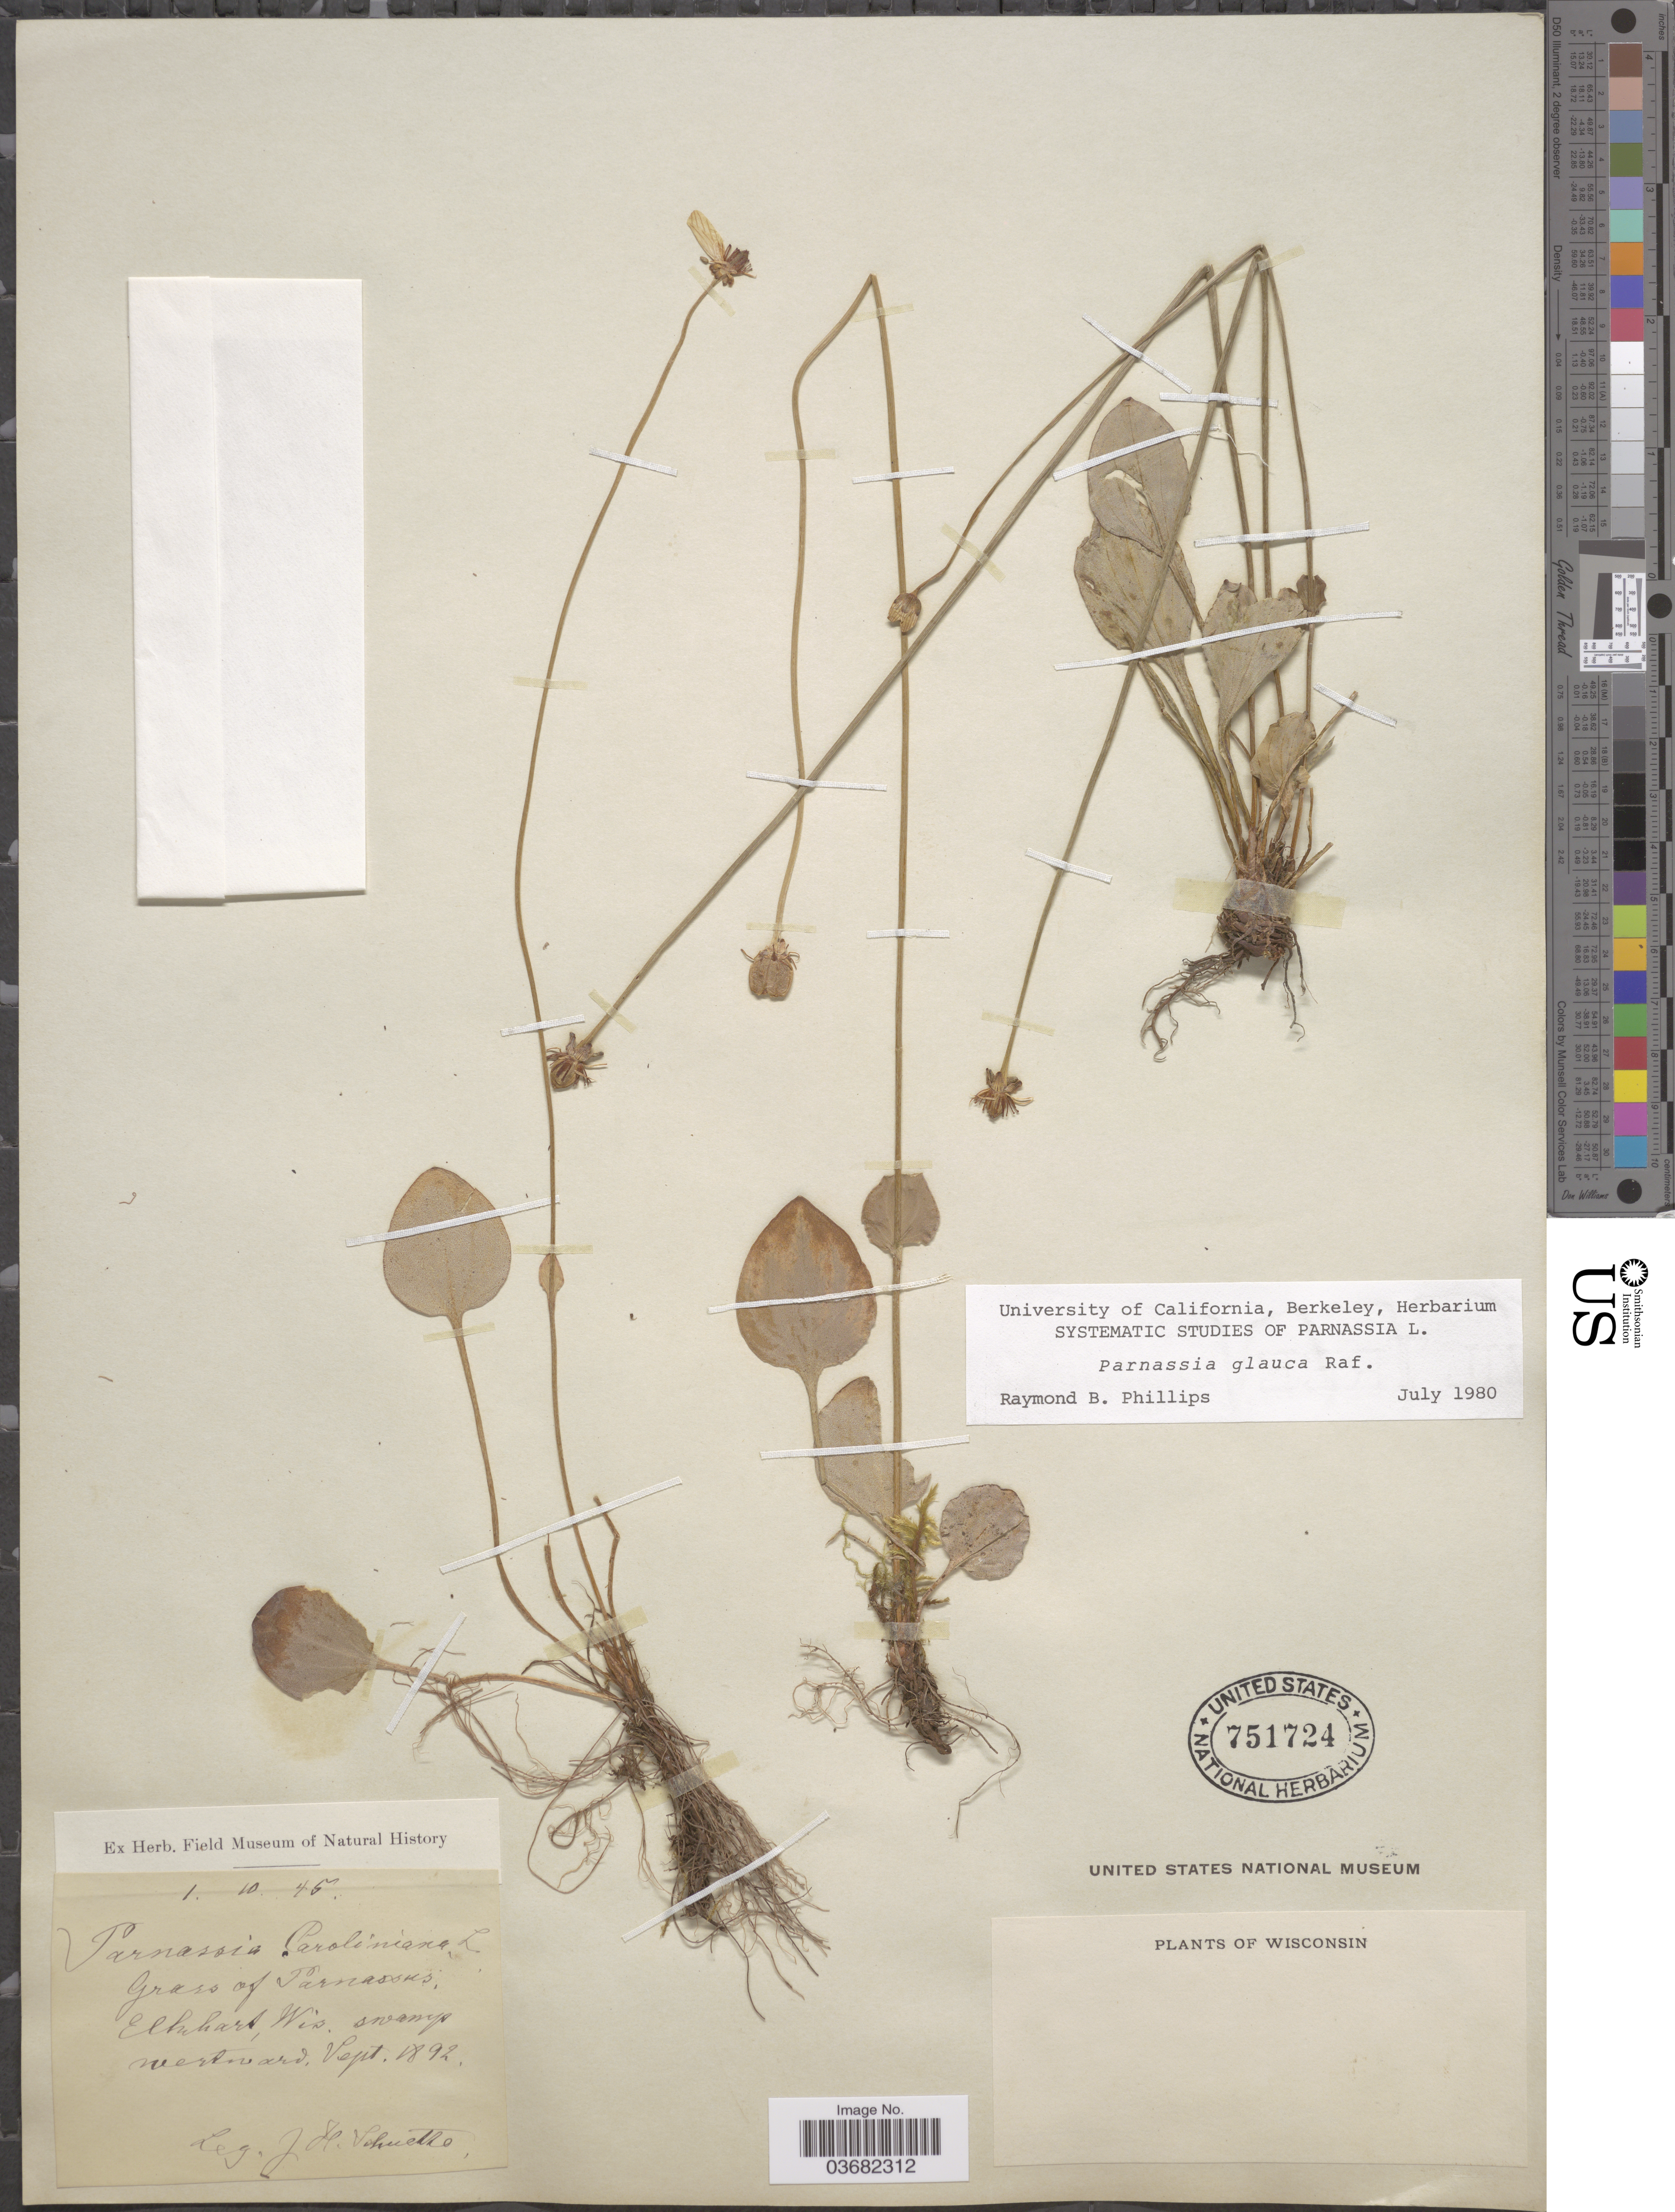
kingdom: Plantae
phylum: Tracheophyta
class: Magnoliopsida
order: Celastrales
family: Parnassiaceae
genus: Parnassia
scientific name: Parnassia glauca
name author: Raf.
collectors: J. H. Schuette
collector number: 1.10.45?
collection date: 1892-09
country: United States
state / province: Wisconsin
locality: Elkhart.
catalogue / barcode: US 751724